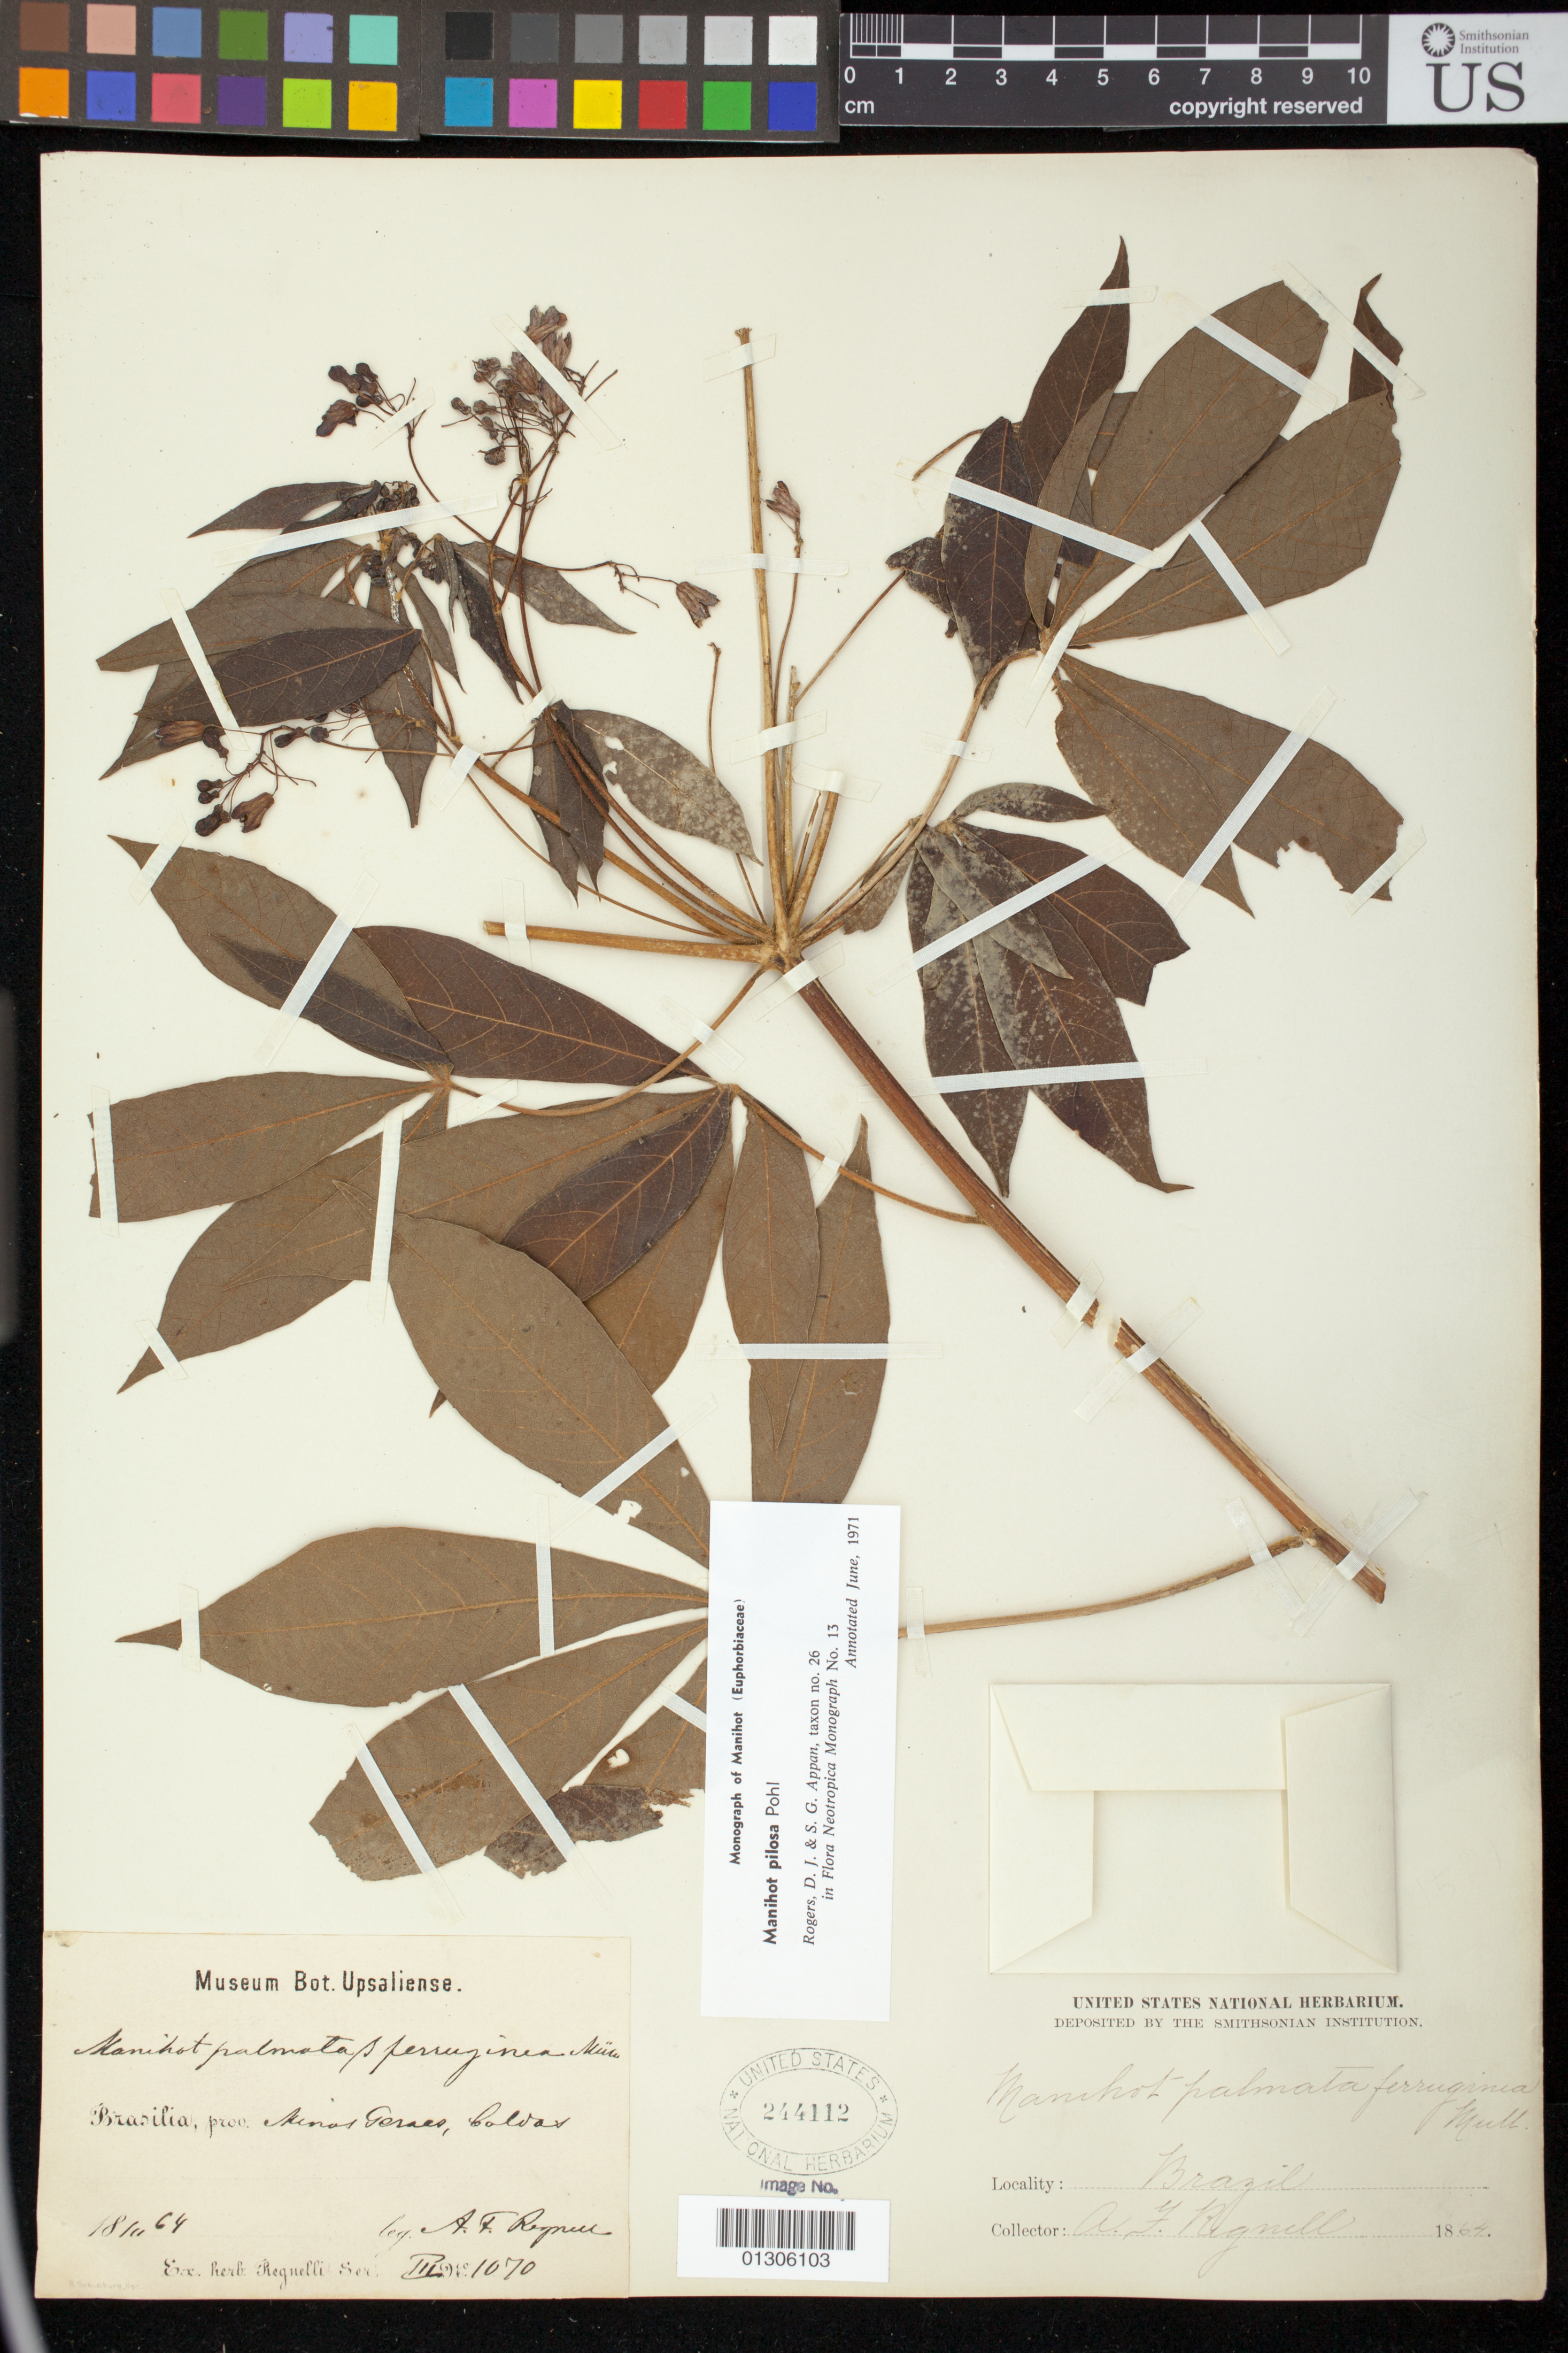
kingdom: Plantae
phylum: Tracheophyta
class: Magnoliopsida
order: Malpighiales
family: Euphorbiaceae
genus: Manihot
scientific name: Manihot pilosa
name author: Pohl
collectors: A. Rignell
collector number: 1070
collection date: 1905-06-02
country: Brazil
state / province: Distrito Federal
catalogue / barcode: US 244112